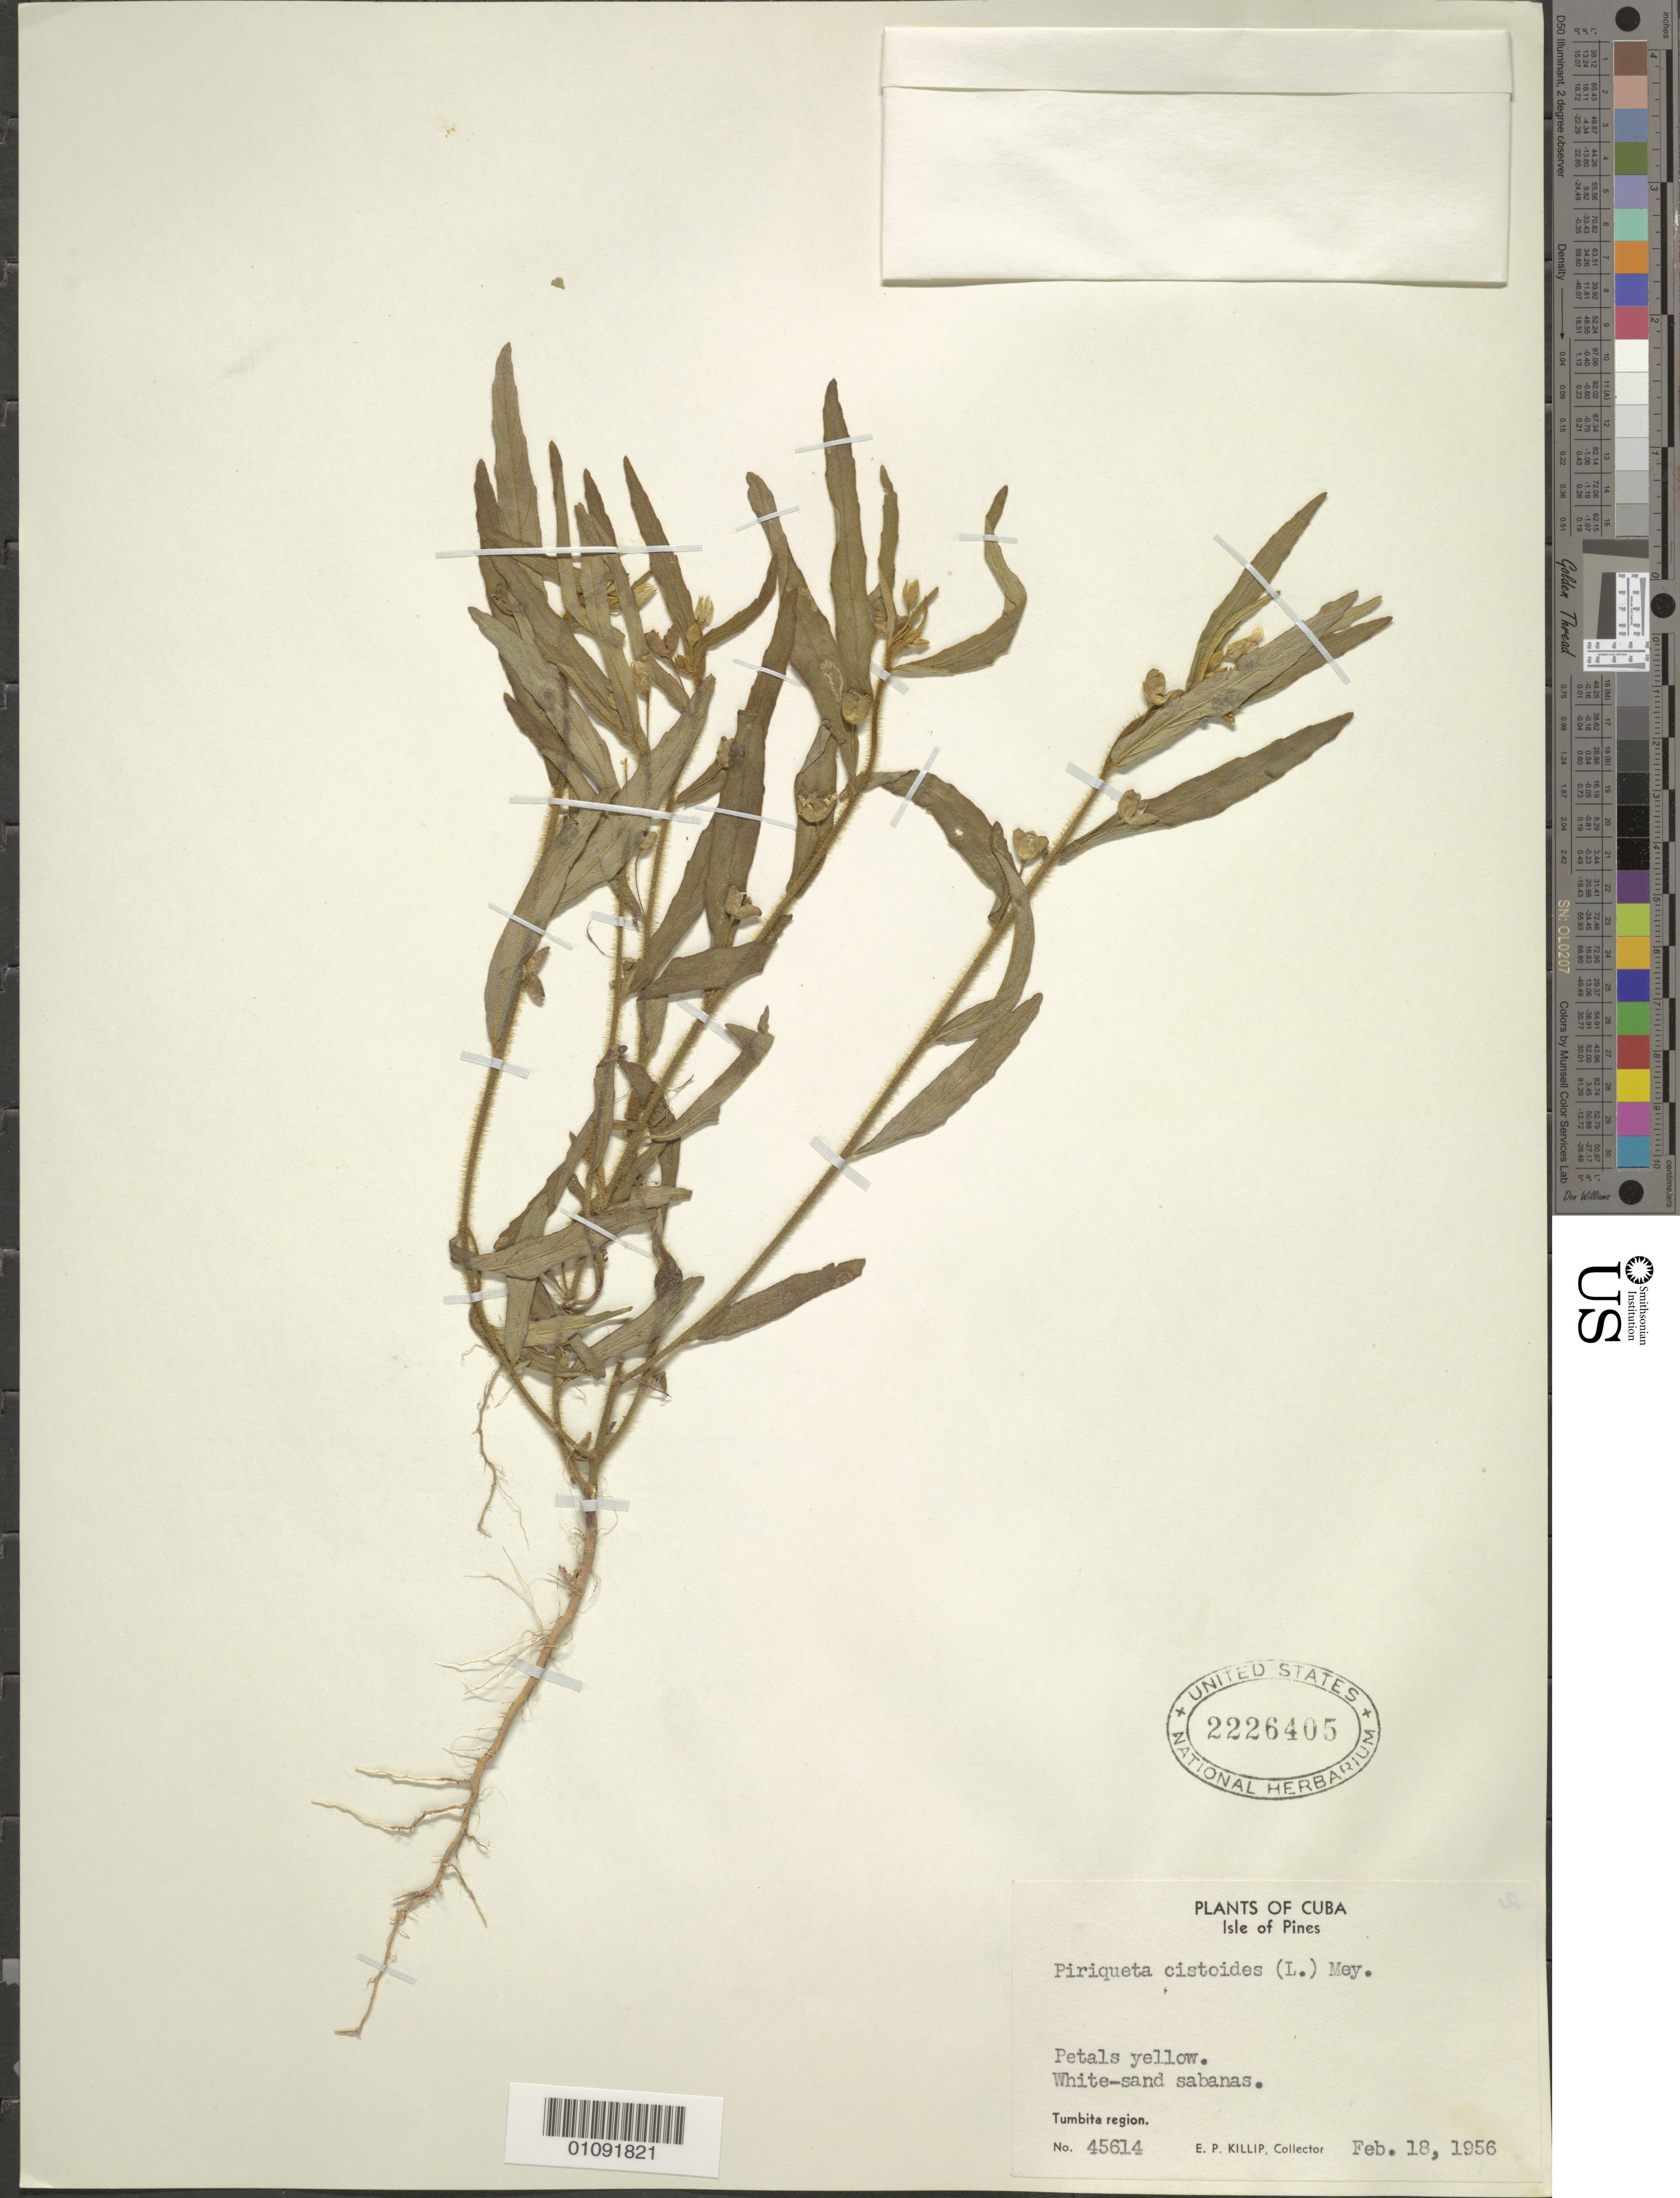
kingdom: Plantae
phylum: Tracheophyta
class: Magnoliopsida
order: Malpighiales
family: Turneraceae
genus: Piriqueta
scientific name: Piriqueta cistoides subsp. cistoides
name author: (L.) Griseb.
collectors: E. P. Killip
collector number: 45614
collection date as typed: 18 Feb 1956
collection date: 1956-02-18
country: Cuba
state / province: Isla de La Juventud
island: Isla de la Juventud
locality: Isle of Pines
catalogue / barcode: US 2226405